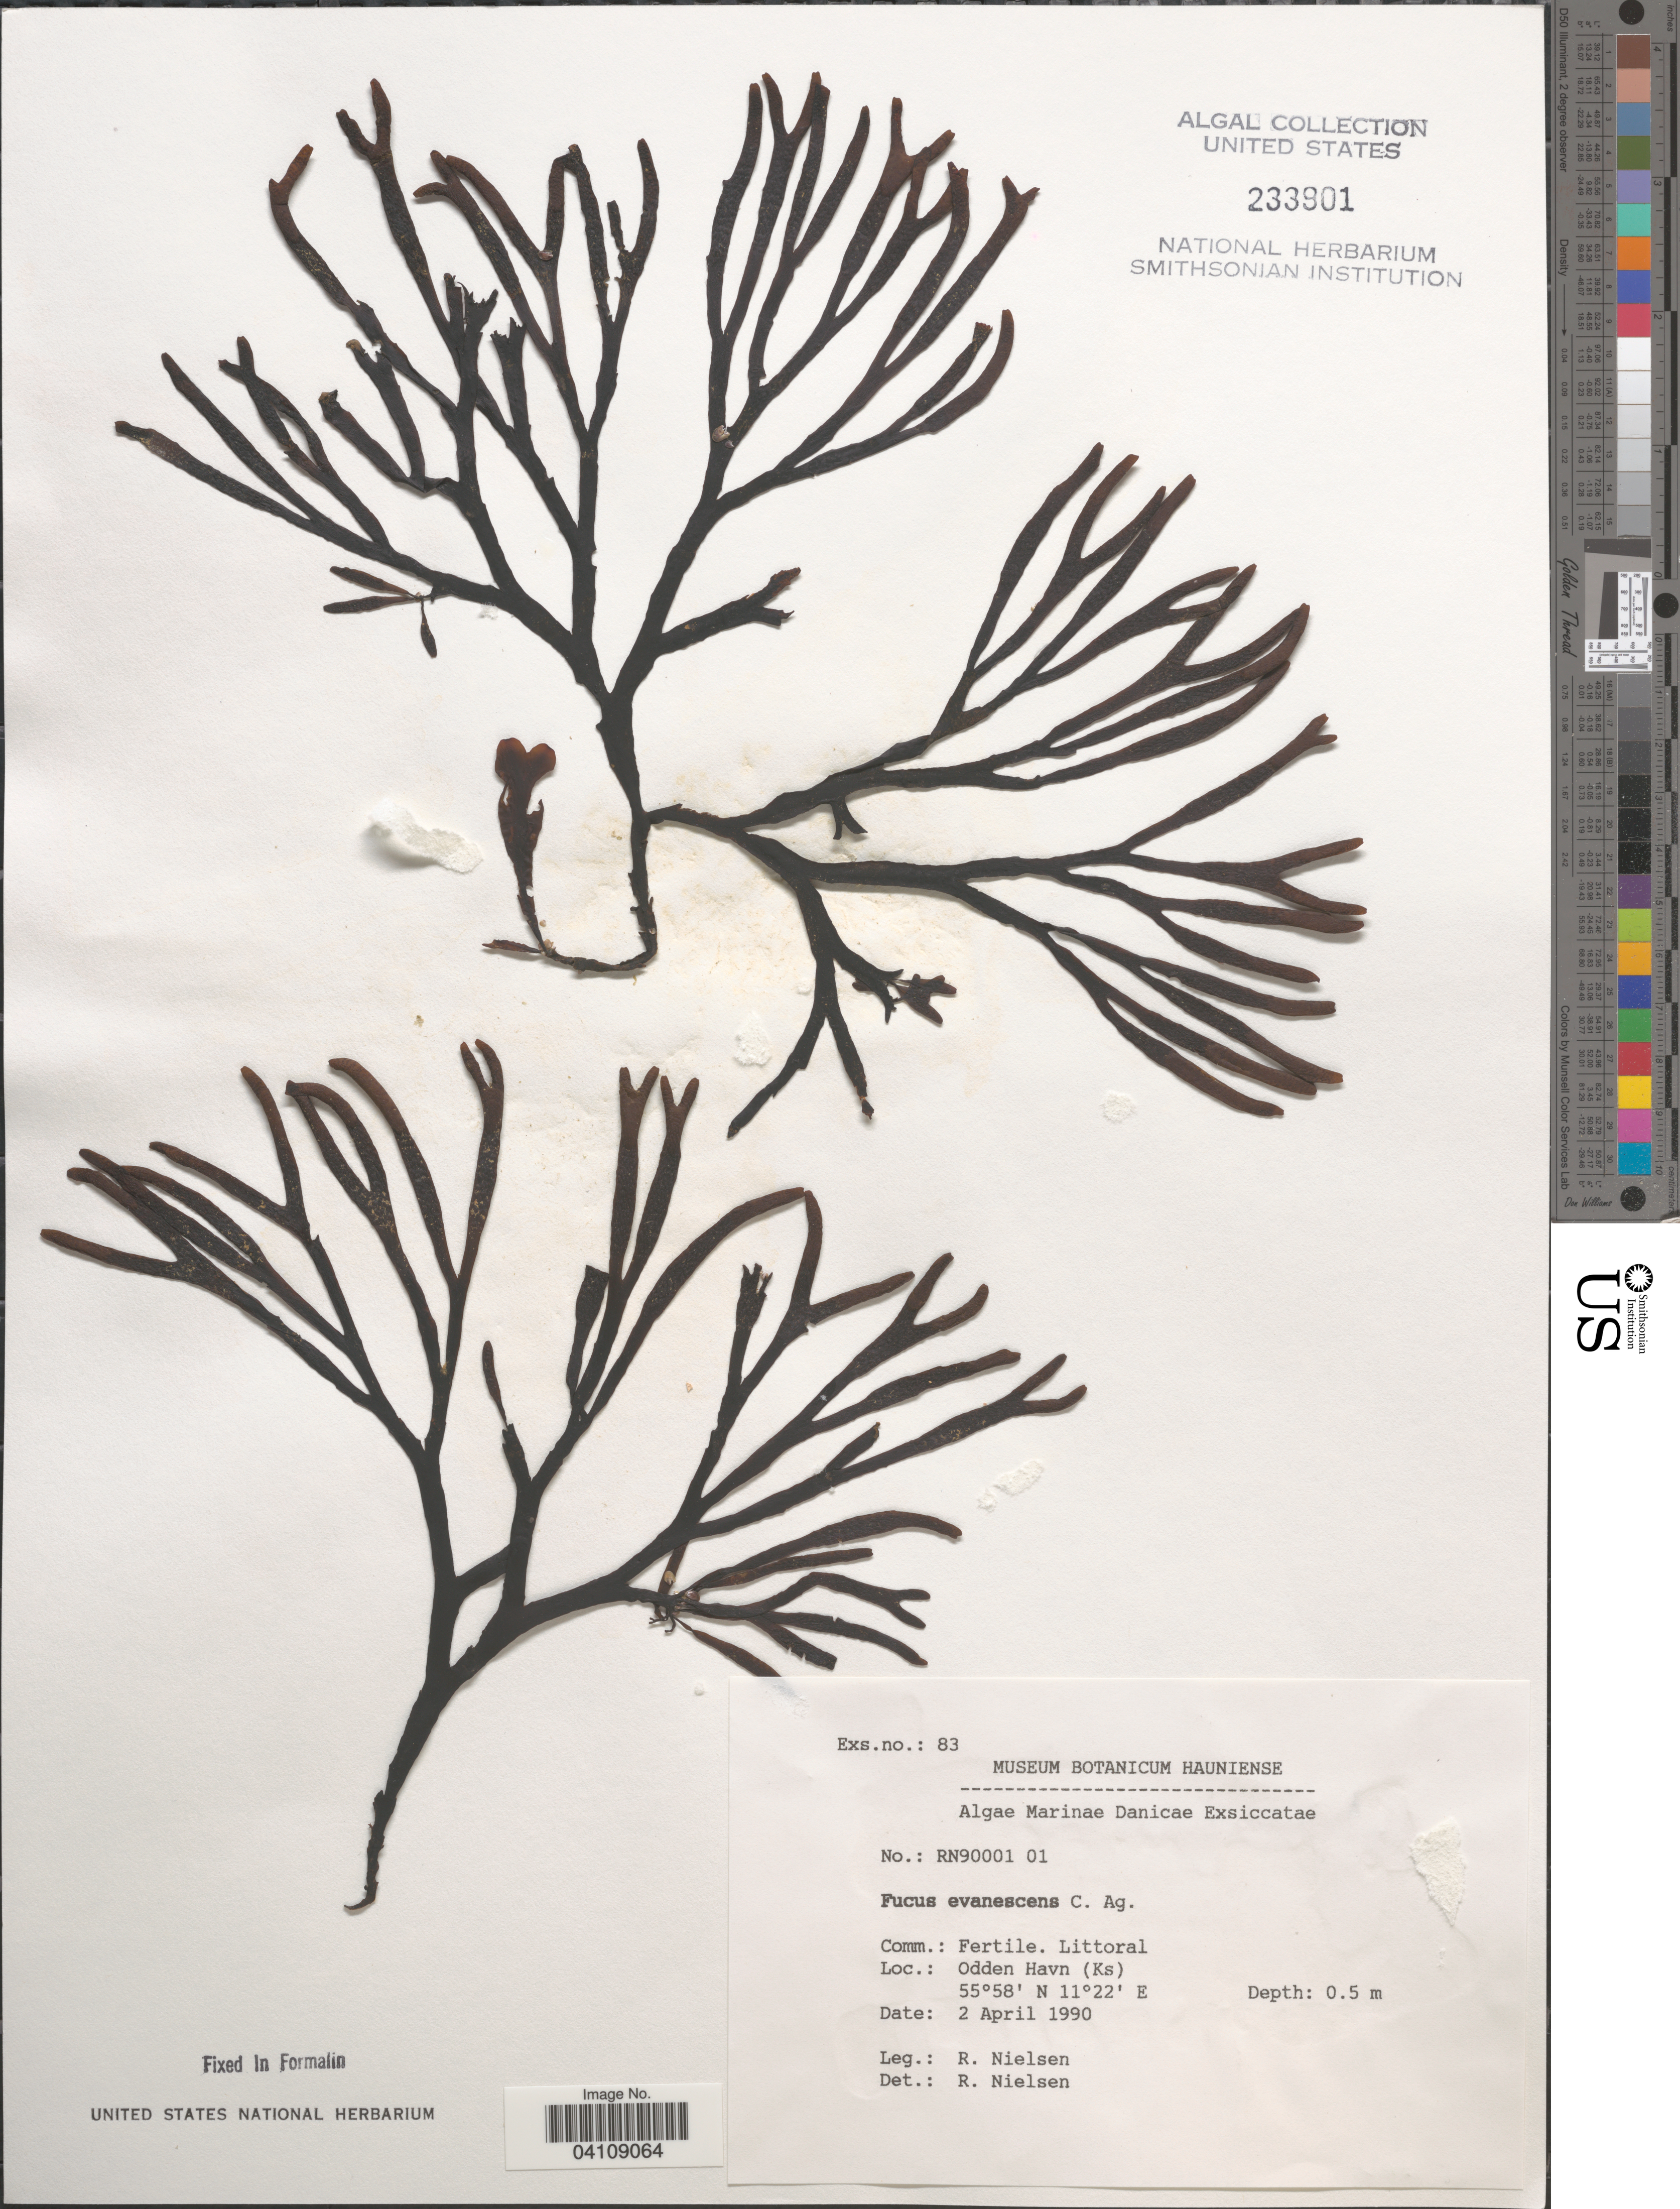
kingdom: Chromista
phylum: Ochrophyta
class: Phaeophyceae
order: Fucales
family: Fucaceae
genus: Fucus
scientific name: Fucus distichus subsp. evanescens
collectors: R. Nielsen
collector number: RN90001 01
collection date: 1990-04-02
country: Denmark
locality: Danicae. Odden Havn (Ks).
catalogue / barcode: US 233901